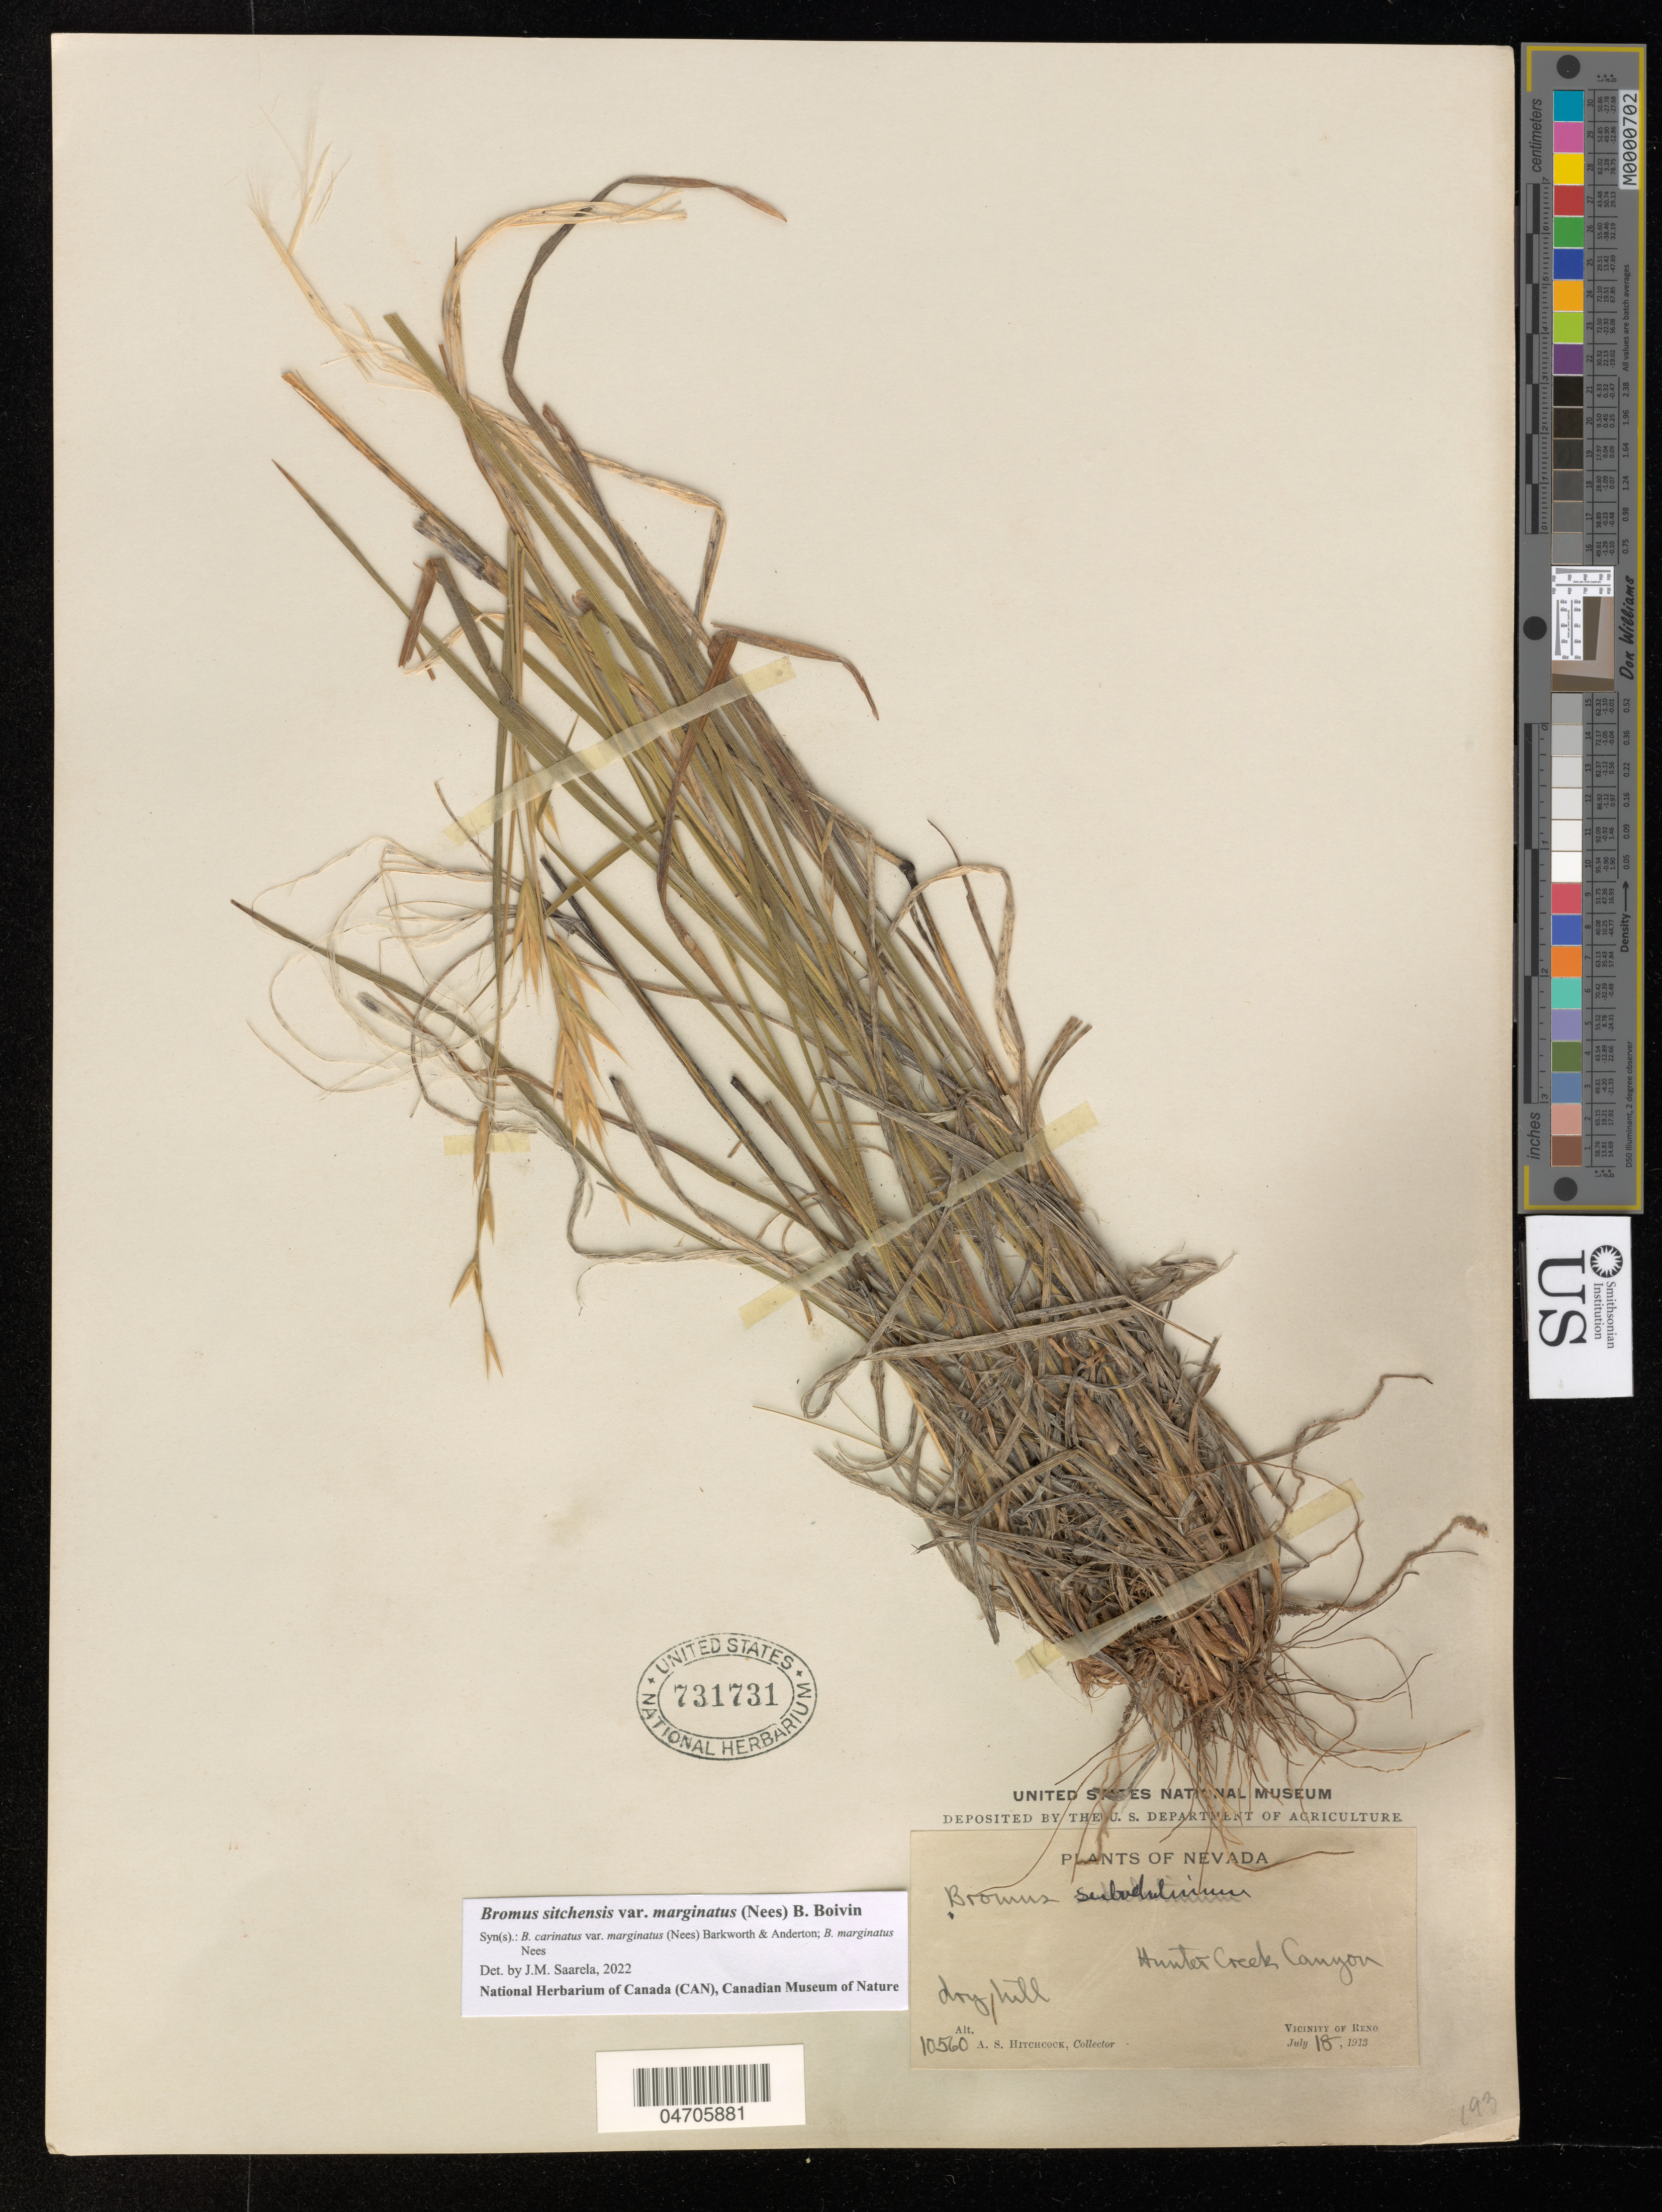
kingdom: Plantae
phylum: Tracheophyta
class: Liliopsida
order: Poales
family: Poaceae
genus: Bromus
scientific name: Bromus sitchensis var. polyanthus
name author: (Scribn. ex Shear) R.E. Brainerd & Otting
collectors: A. Hitchcock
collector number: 10560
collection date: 1913-07-18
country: United States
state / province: Nevada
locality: Hunter Creek Canyon. Vicinity of Reno. Dry hill.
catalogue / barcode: US 731731